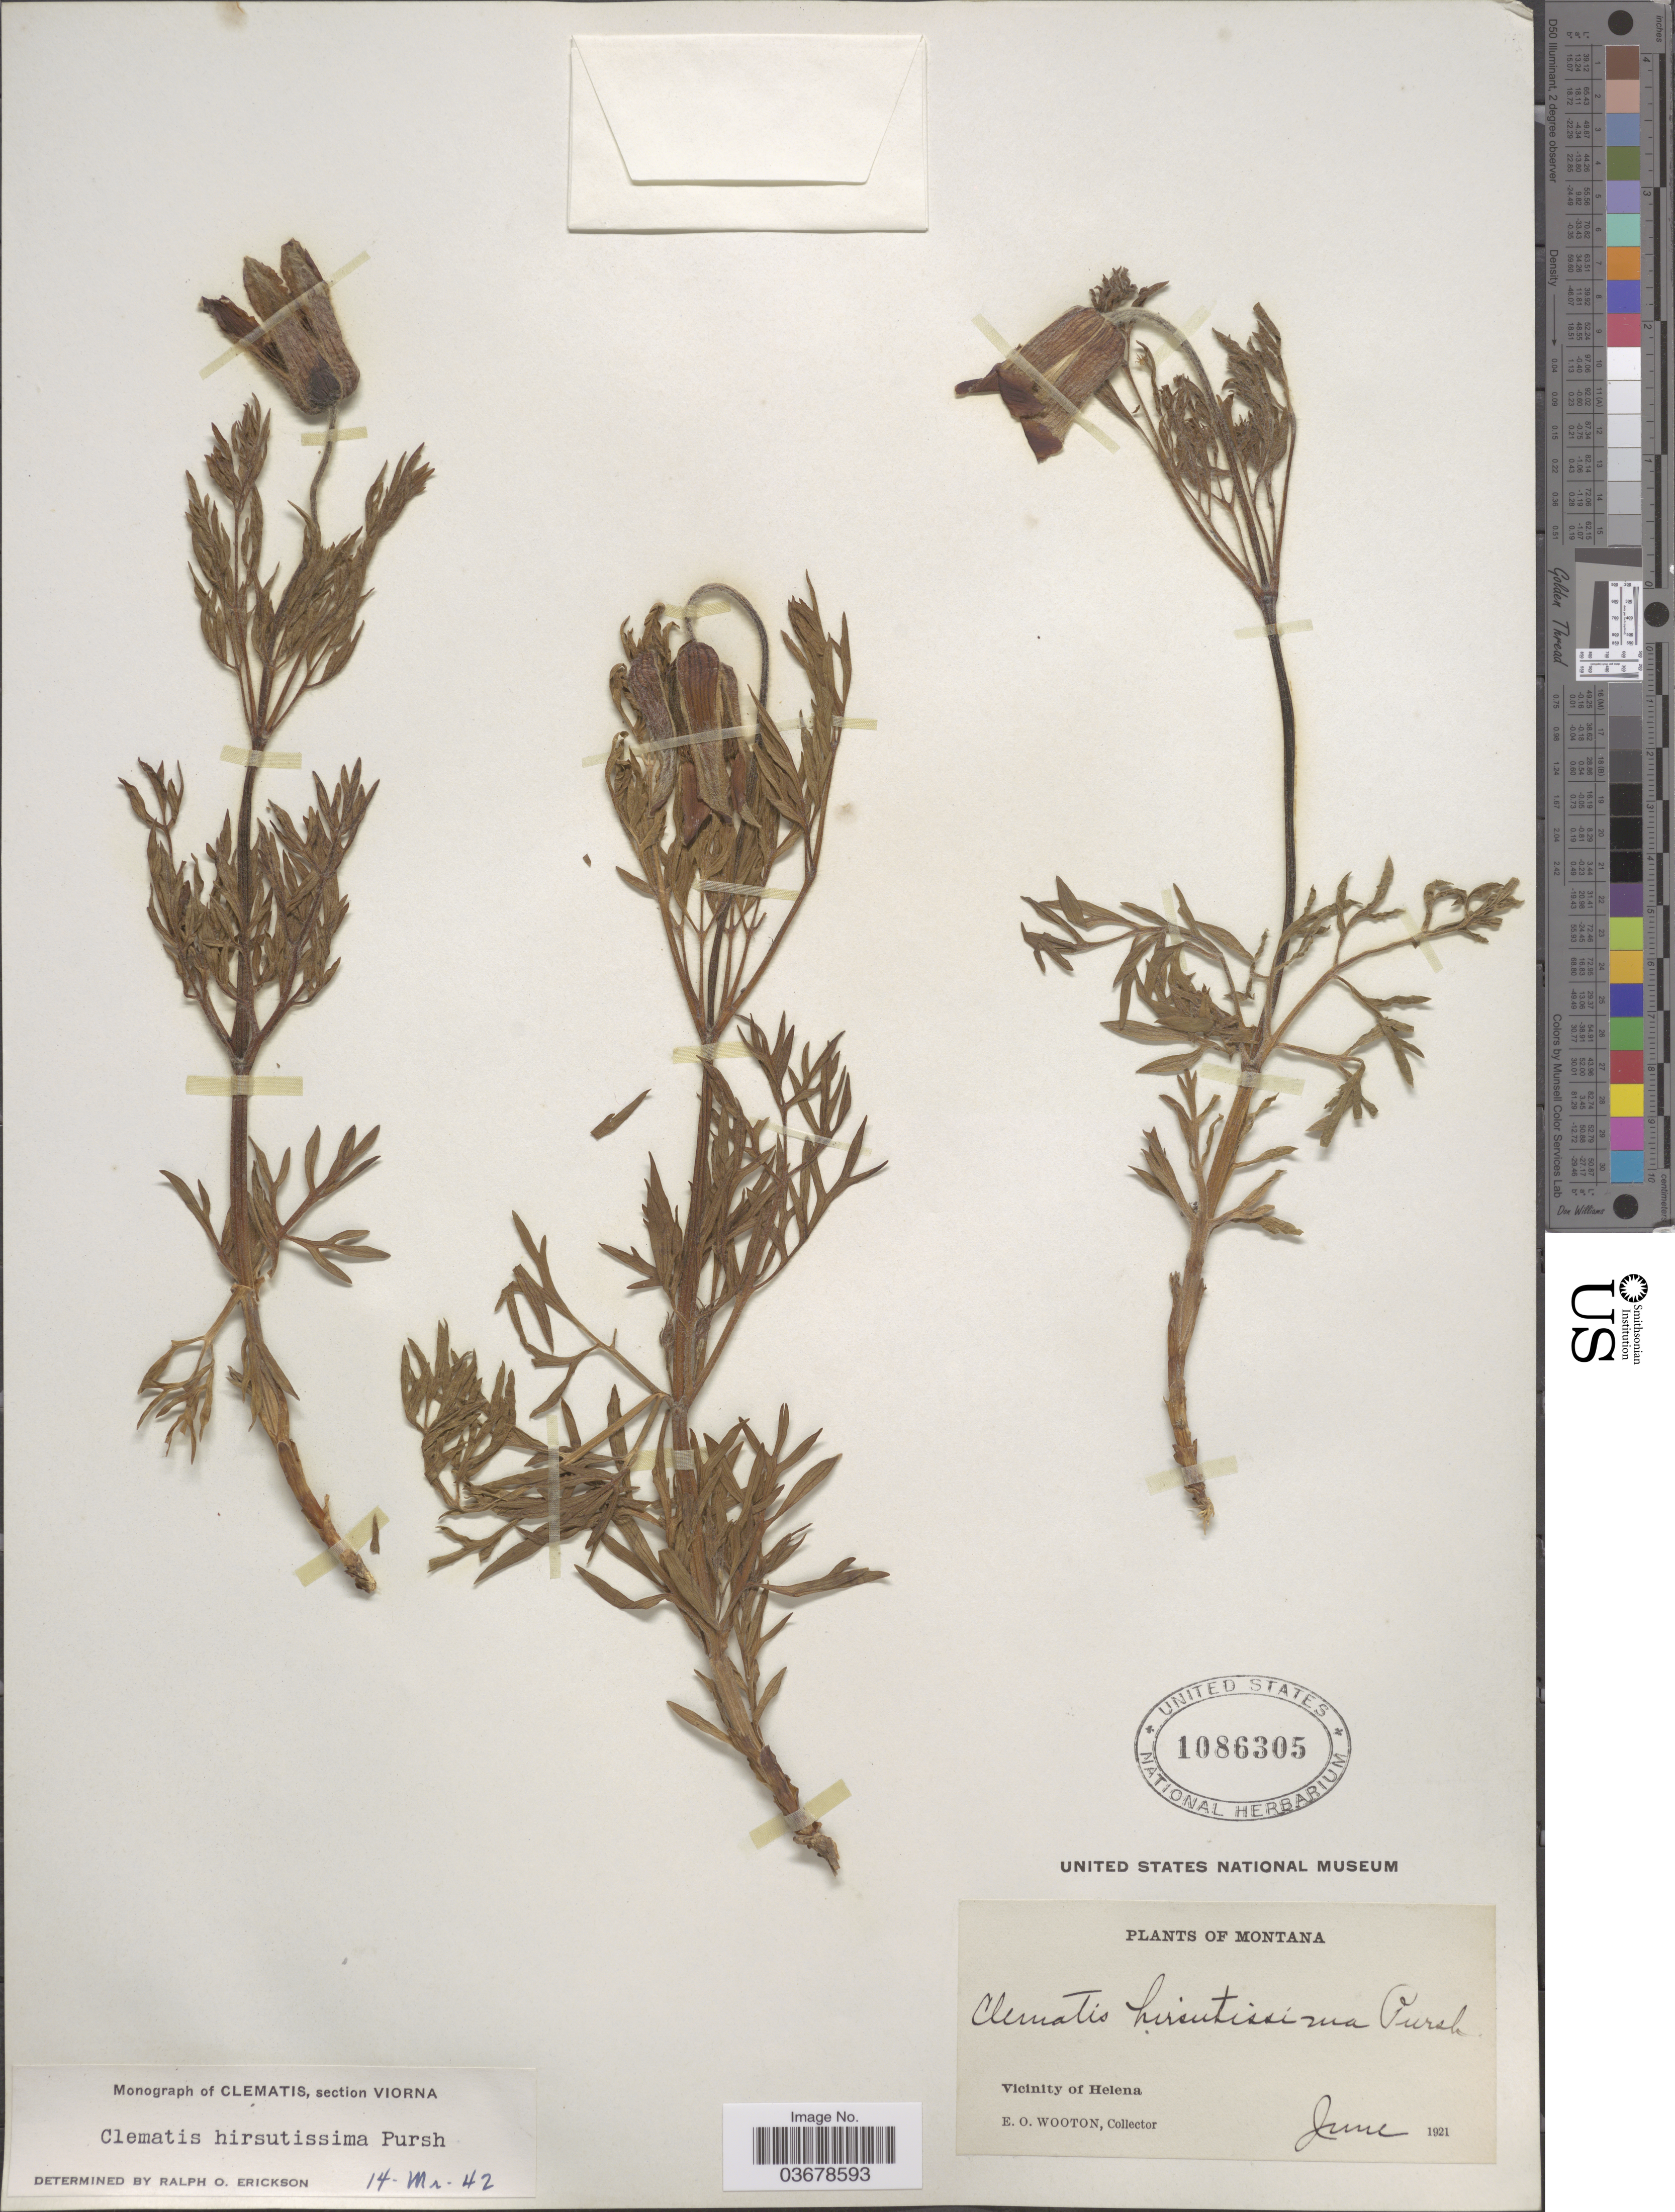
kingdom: Plantae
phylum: Tracheophyta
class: Magnoliopsida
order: Ranunculales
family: Ranunculaceae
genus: Clematis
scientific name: Clematis viorna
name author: L.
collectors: E. O. Wooton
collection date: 1921-06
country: United States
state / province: Montana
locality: Vicinity of Helena.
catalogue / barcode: US 1086305